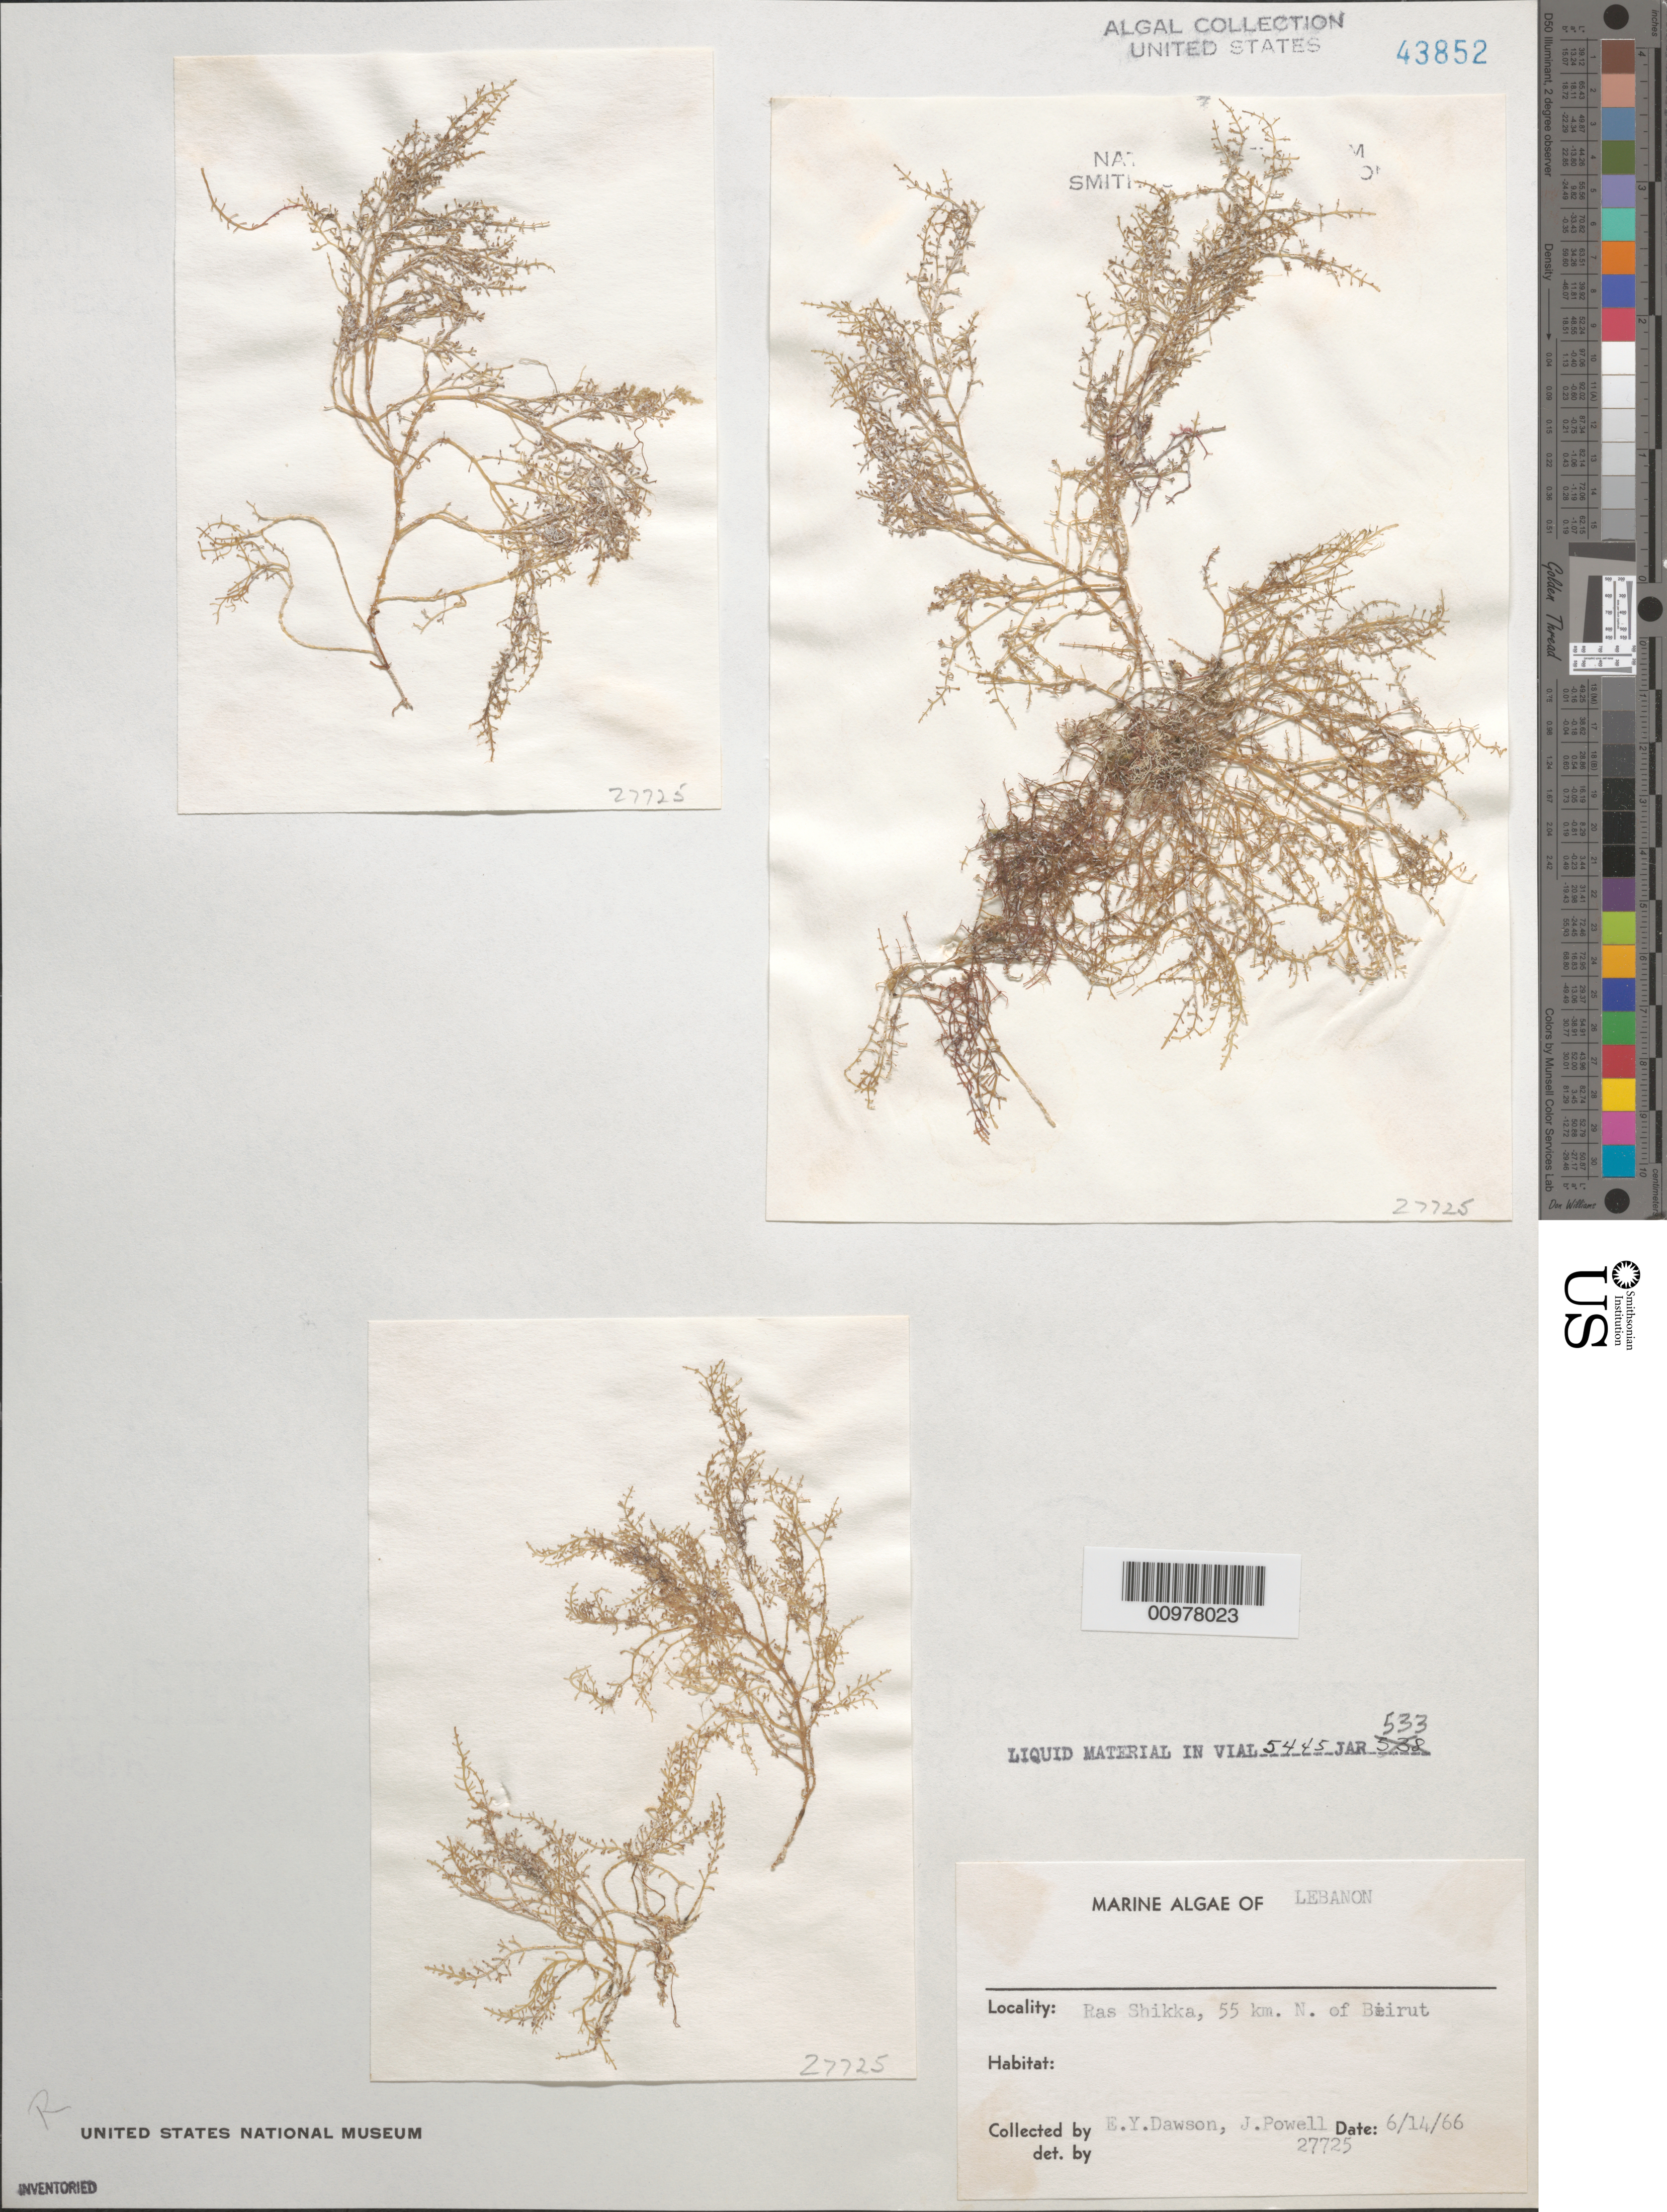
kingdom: Plantae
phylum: Rhodophyta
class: Florideophyceae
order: Ceramiales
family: Rhodomelaceae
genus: Laurencia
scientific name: Laurencia sp.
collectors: E. Y. Dawson & J. Powell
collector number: EYD 27725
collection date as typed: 14 Jun 1966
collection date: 1966-06-14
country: Lebanon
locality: Ras Shikka, 55 km north of Beirut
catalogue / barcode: US 43852